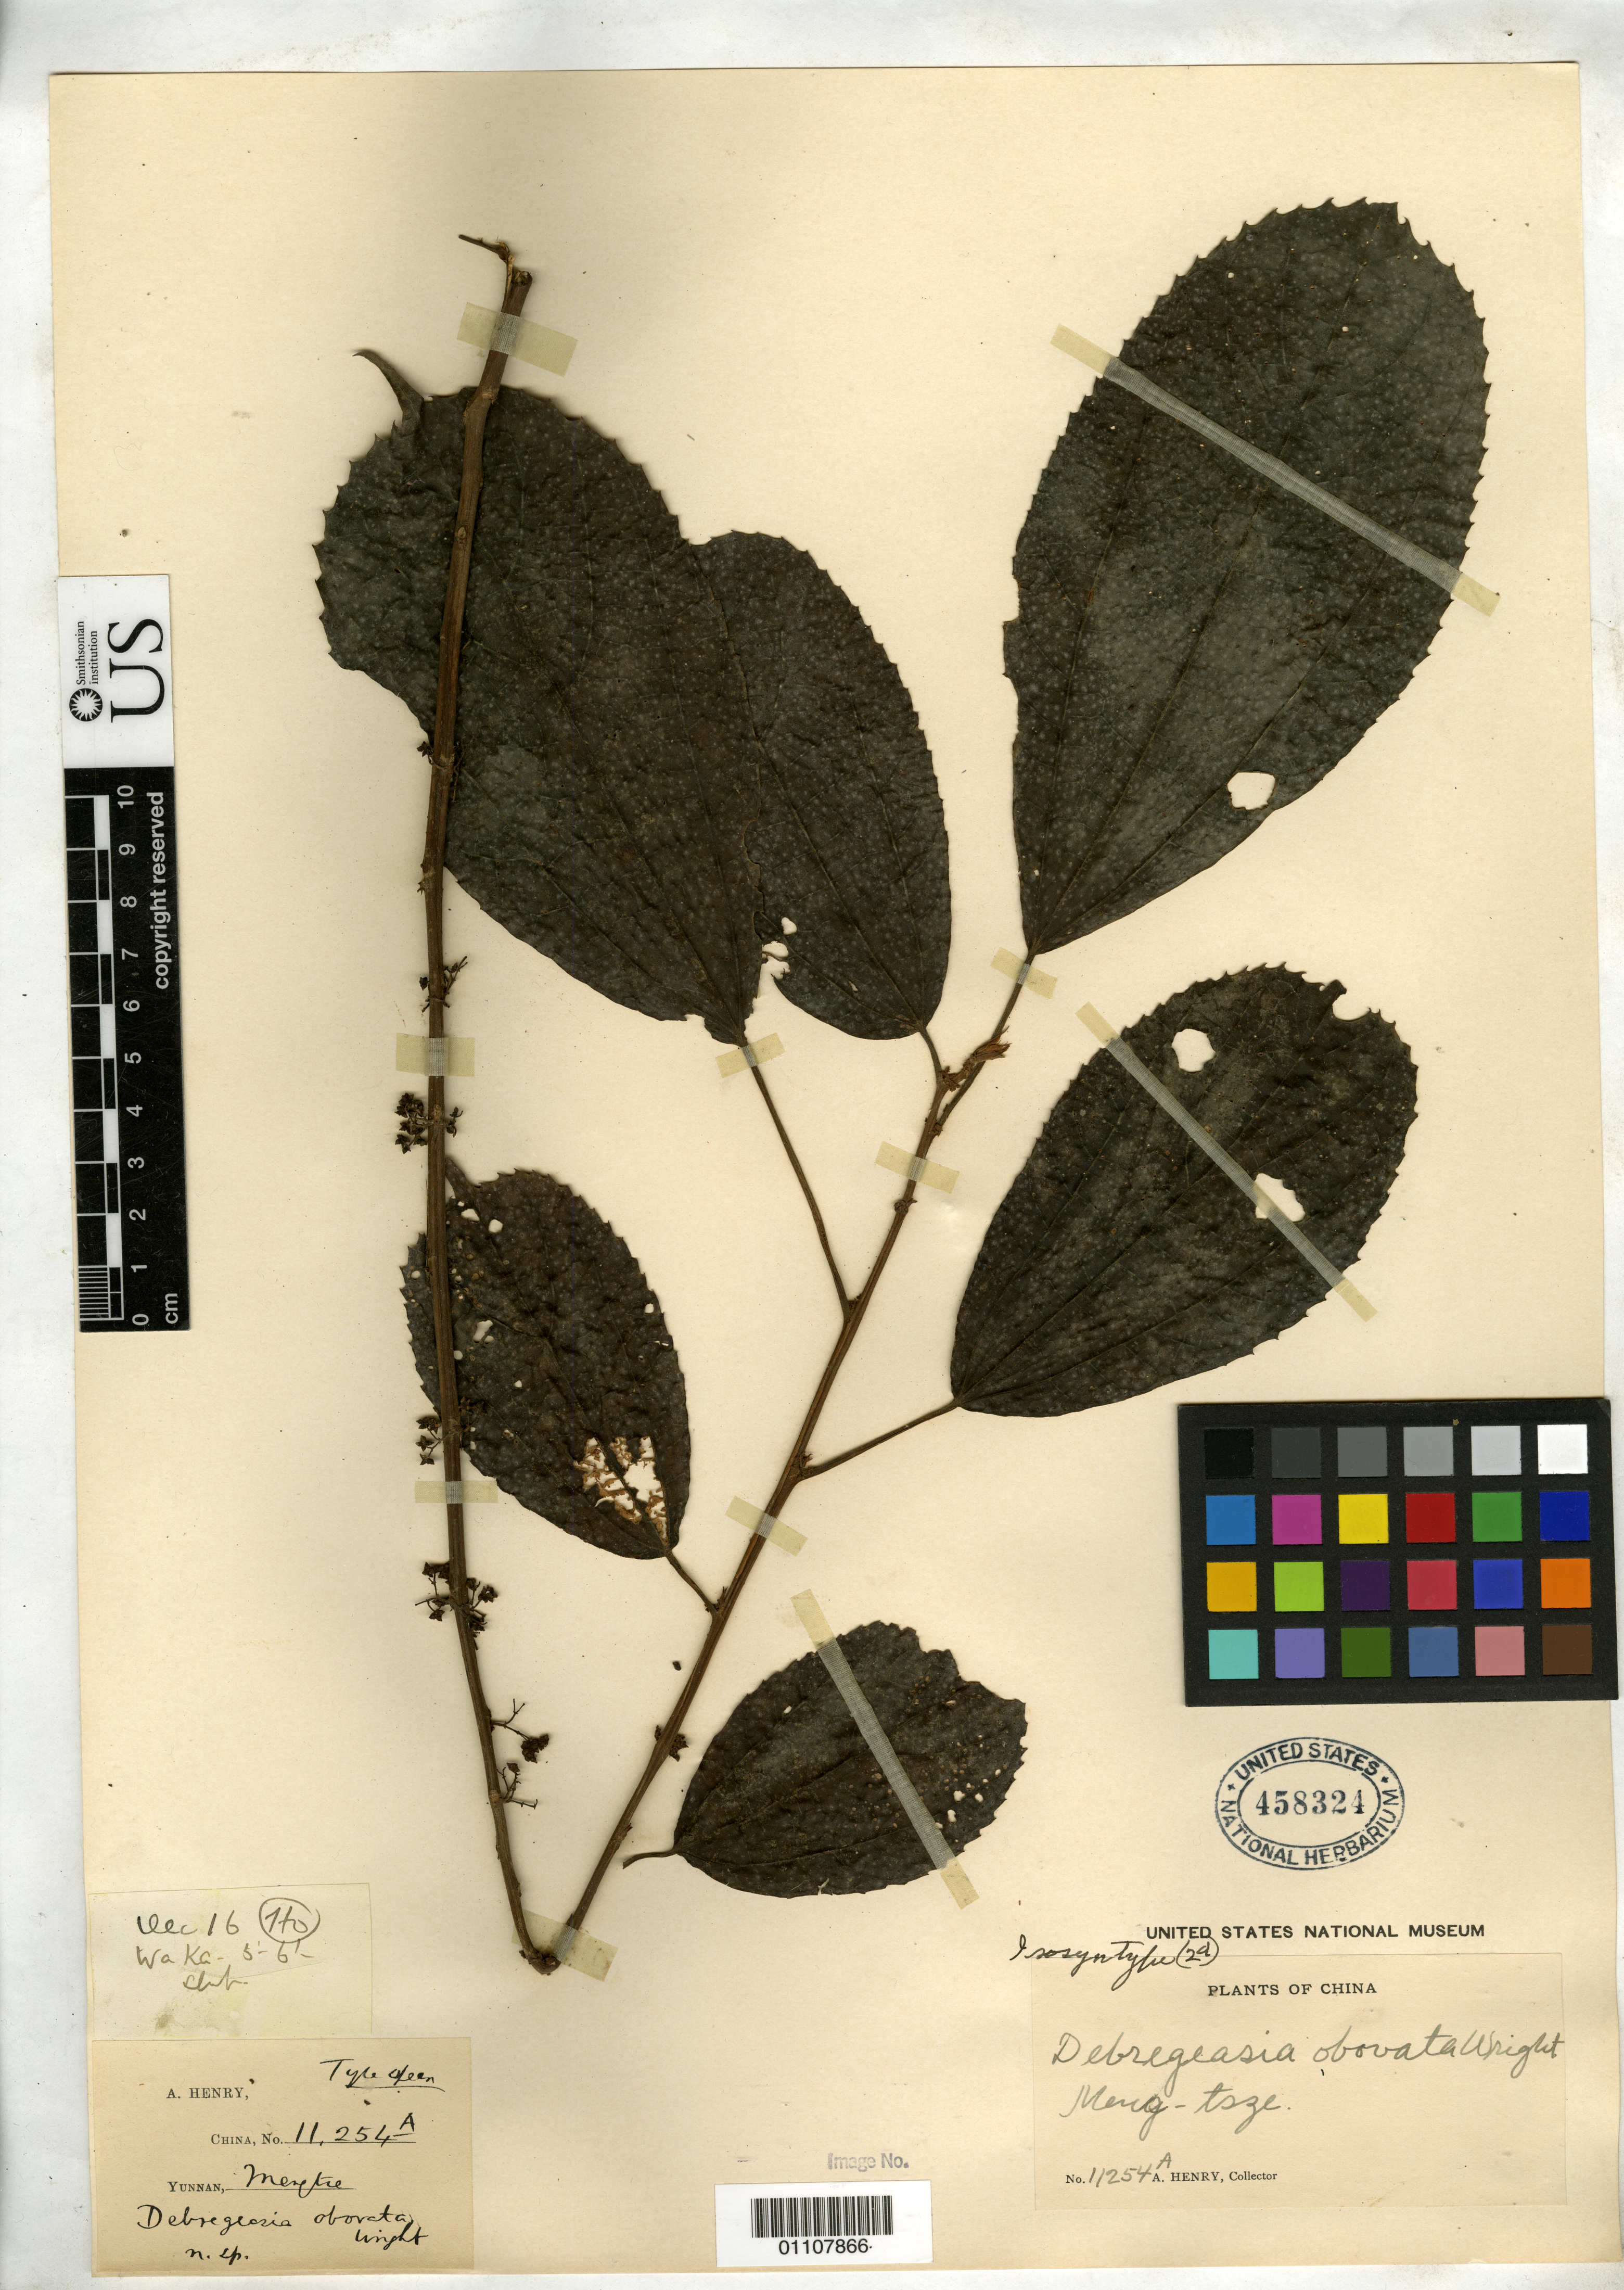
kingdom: Plantae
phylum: Tracheophyta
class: Magnoliopsida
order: Rosales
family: Urticaceae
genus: Debregeasia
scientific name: Debregeasia obovata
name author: C.H. Wright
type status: Syntype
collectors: A. Henry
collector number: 11254 A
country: China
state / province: Yunnan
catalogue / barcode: US 458324